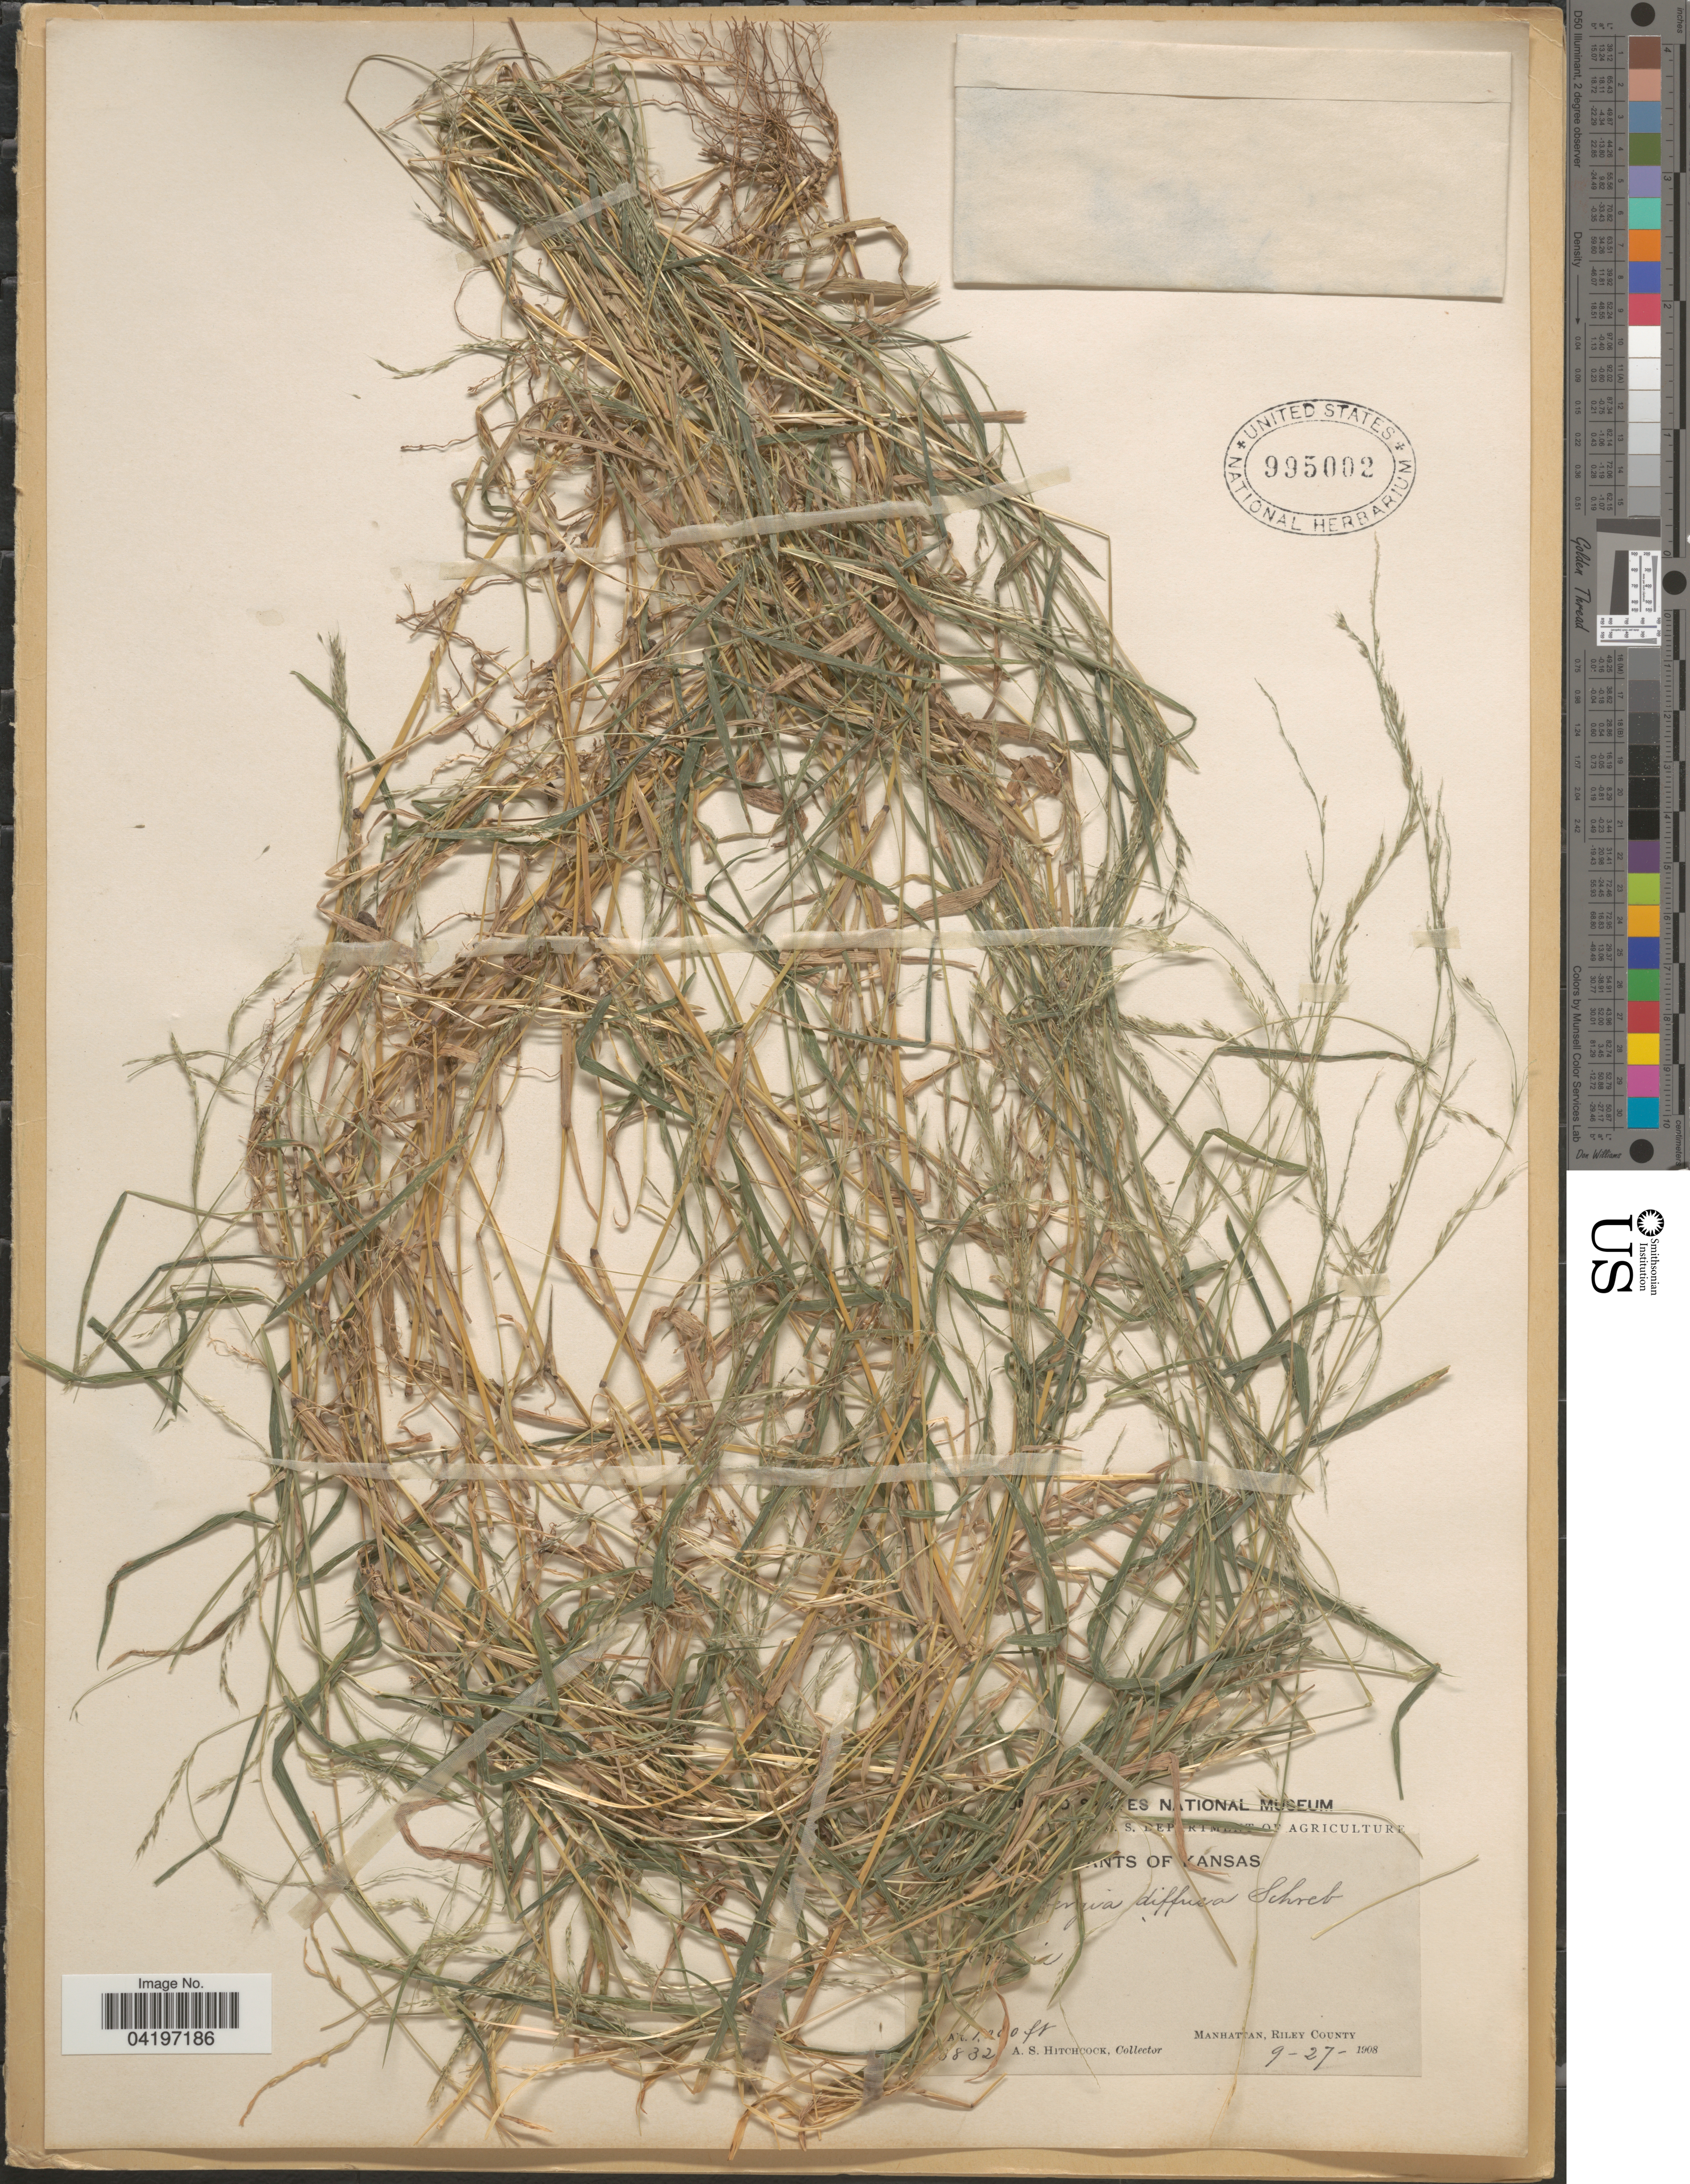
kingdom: Plantae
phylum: Tracheophyta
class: Liliopsida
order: Poales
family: Poaceae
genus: Muhlenbergia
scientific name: Muhlenbergia schreberi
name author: J.F. Gmel.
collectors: A. S. Hitchcock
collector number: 3832*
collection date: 1908-09-27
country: United States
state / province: Kansas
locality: Manhattan, Riley County.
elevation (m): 366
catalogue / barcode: US 995002